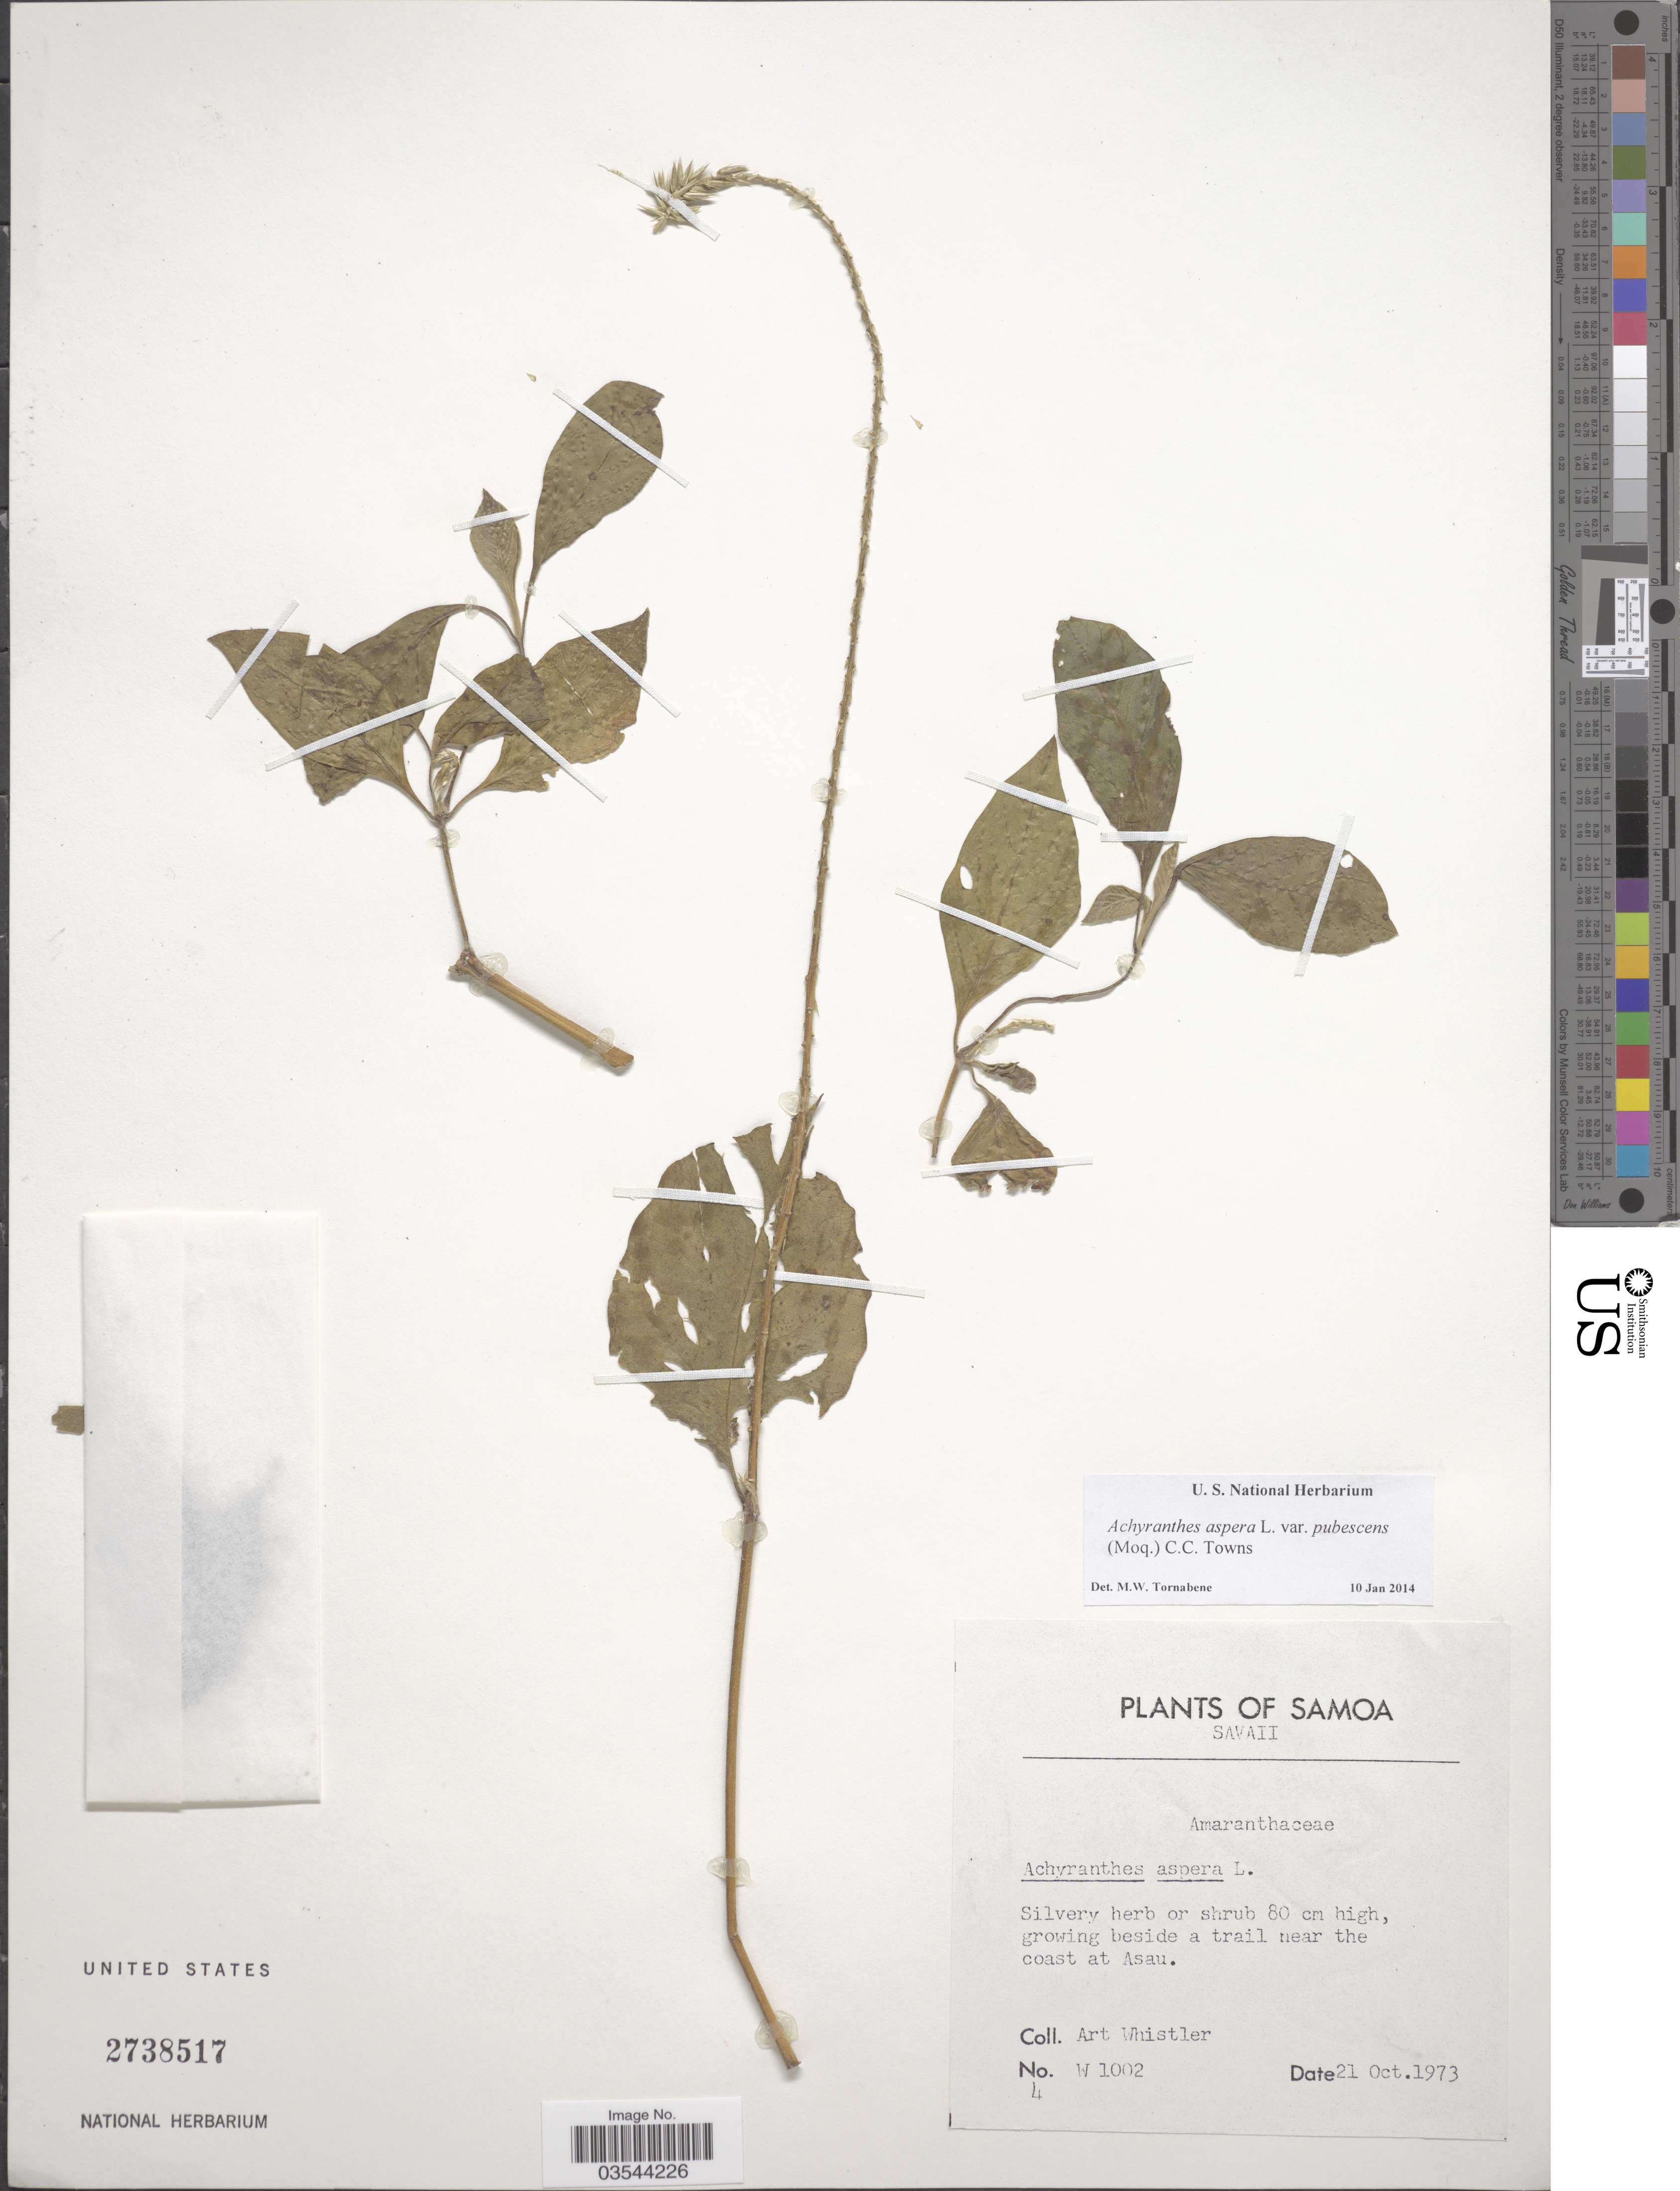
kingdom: Plantae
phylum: Tracheophyta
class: Magnoliopsida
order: Caryophyllales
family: Amaranthaceae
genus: Achyranthes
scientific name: Achyranthes aspera var. pubescens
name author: (Moq.) M. Gómez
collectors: A. Whistler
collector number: W1002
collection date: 1973-10-21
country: Samoa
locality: Samoa. Savaii. Beside a trail near the coast at Asau.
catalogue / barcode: US 2738517